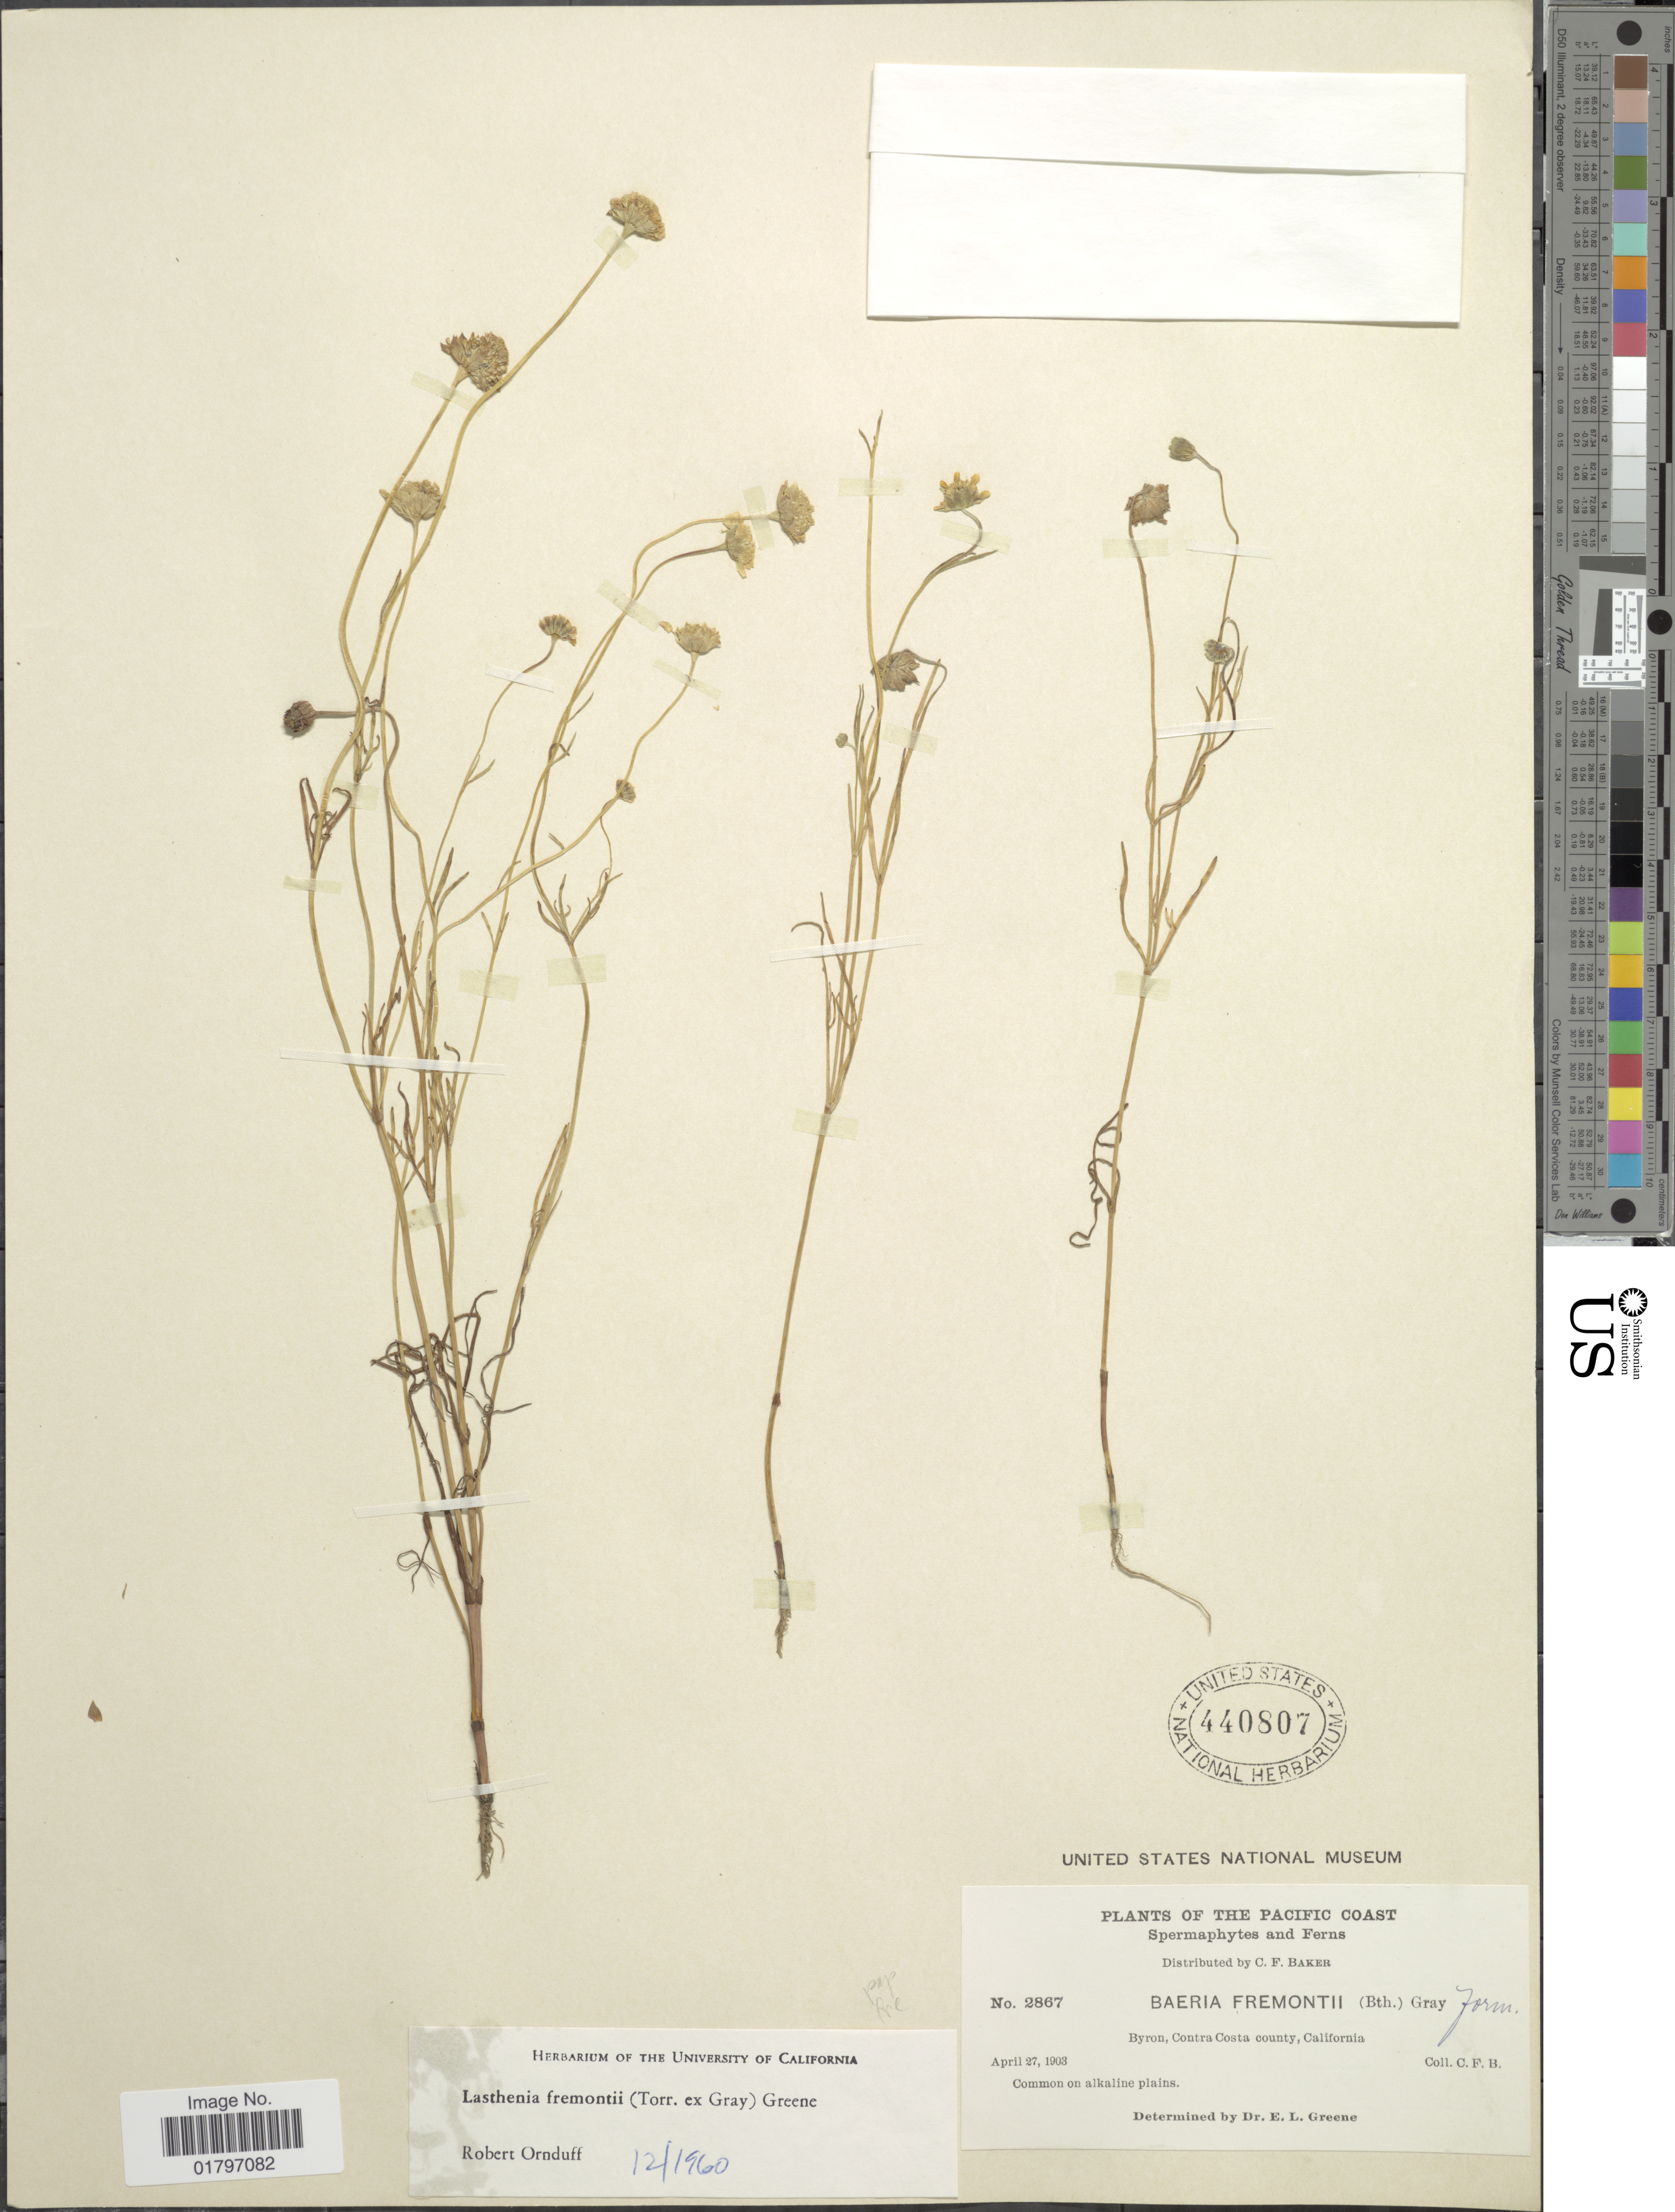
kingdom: Plantae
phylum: Tracheophyta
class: Magnoliopsida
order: Asterales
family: Asteraceae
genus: Lasthenia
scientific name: Lasthenia fremontii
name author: (Torr. ex A. Gray) Greene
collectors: C. F. Baker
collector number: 2867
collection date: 1903-04-27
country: United States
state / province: California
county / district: Contra Costa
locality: Pacific Coast. Byron, Contra Costa county, California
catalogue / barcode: US 440807